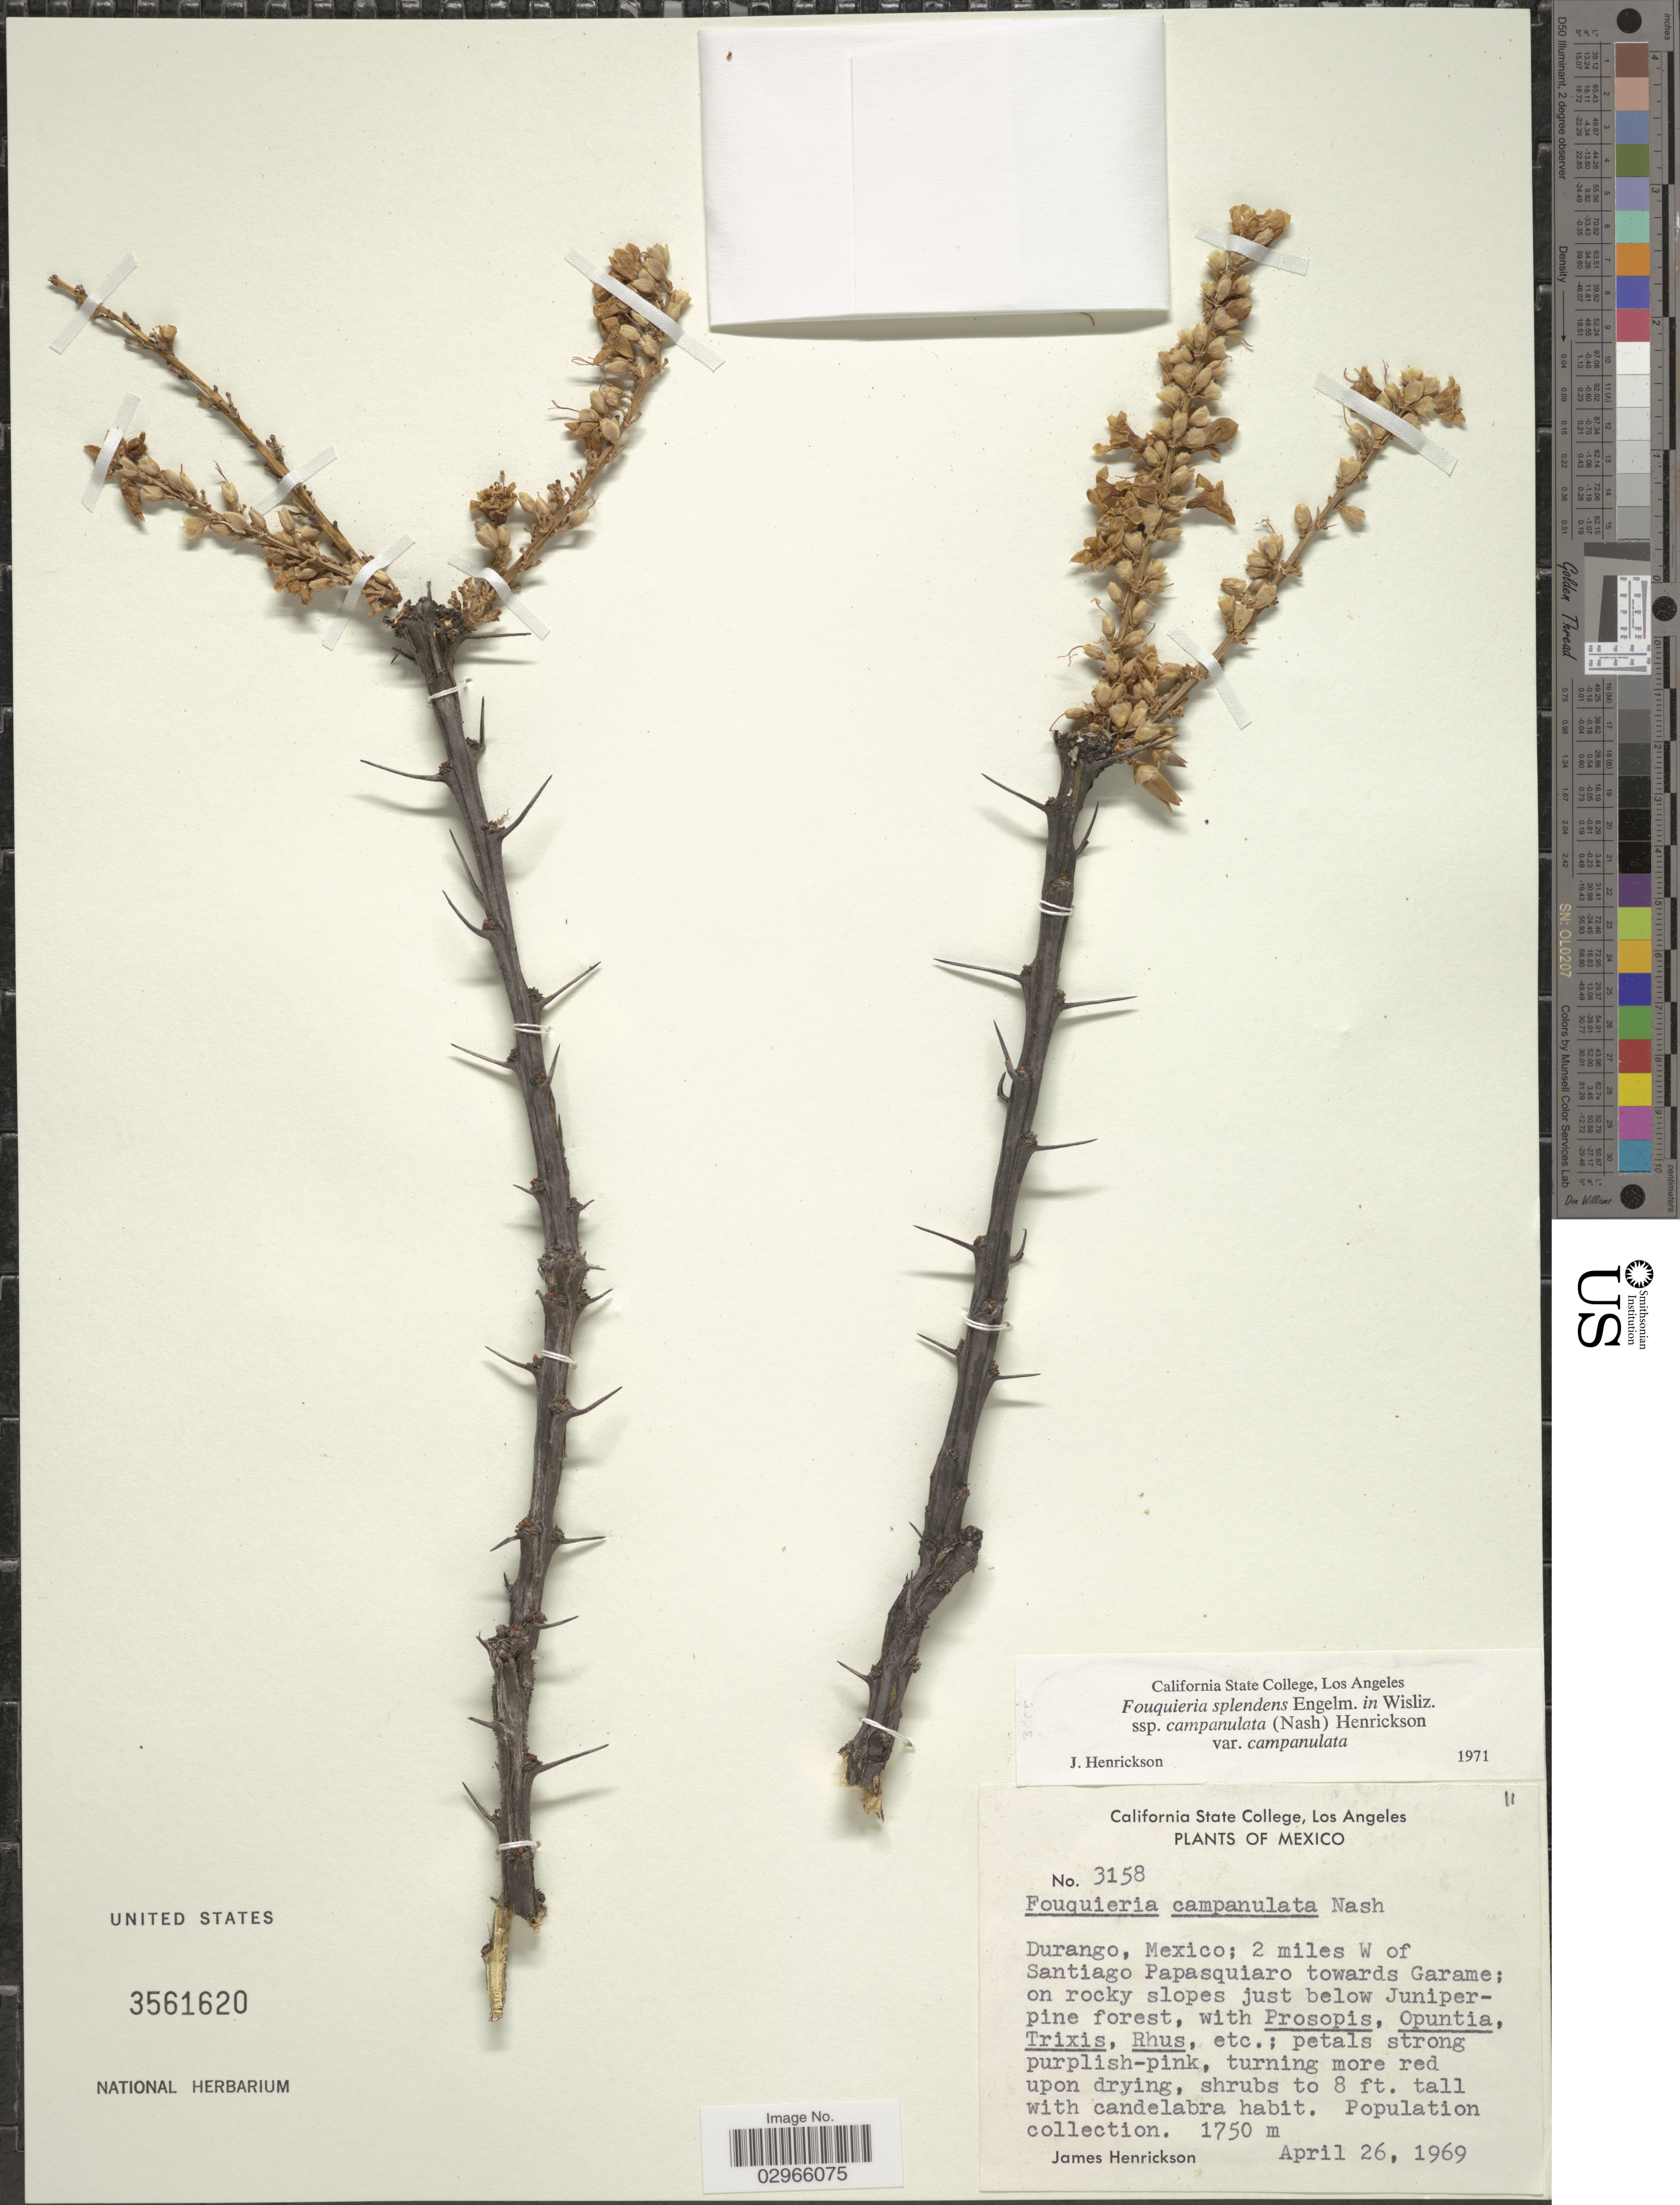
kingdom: Plantae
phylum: Tracheophyta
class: Magnoliopsida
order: Ericales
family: Fouquieriaceae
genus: Fouquieria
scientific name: Fouquieria splendens subsp. campanulata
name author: Engelm.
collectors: J. Henrickson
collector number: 3158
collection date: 1969-04-26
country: Mexico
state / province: Durango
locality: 2 miles W of Santiago Papasquiaro towards Garame; on rockt slopes just below Juniper-pine forest.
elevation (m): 1750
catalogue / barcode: US 3561620